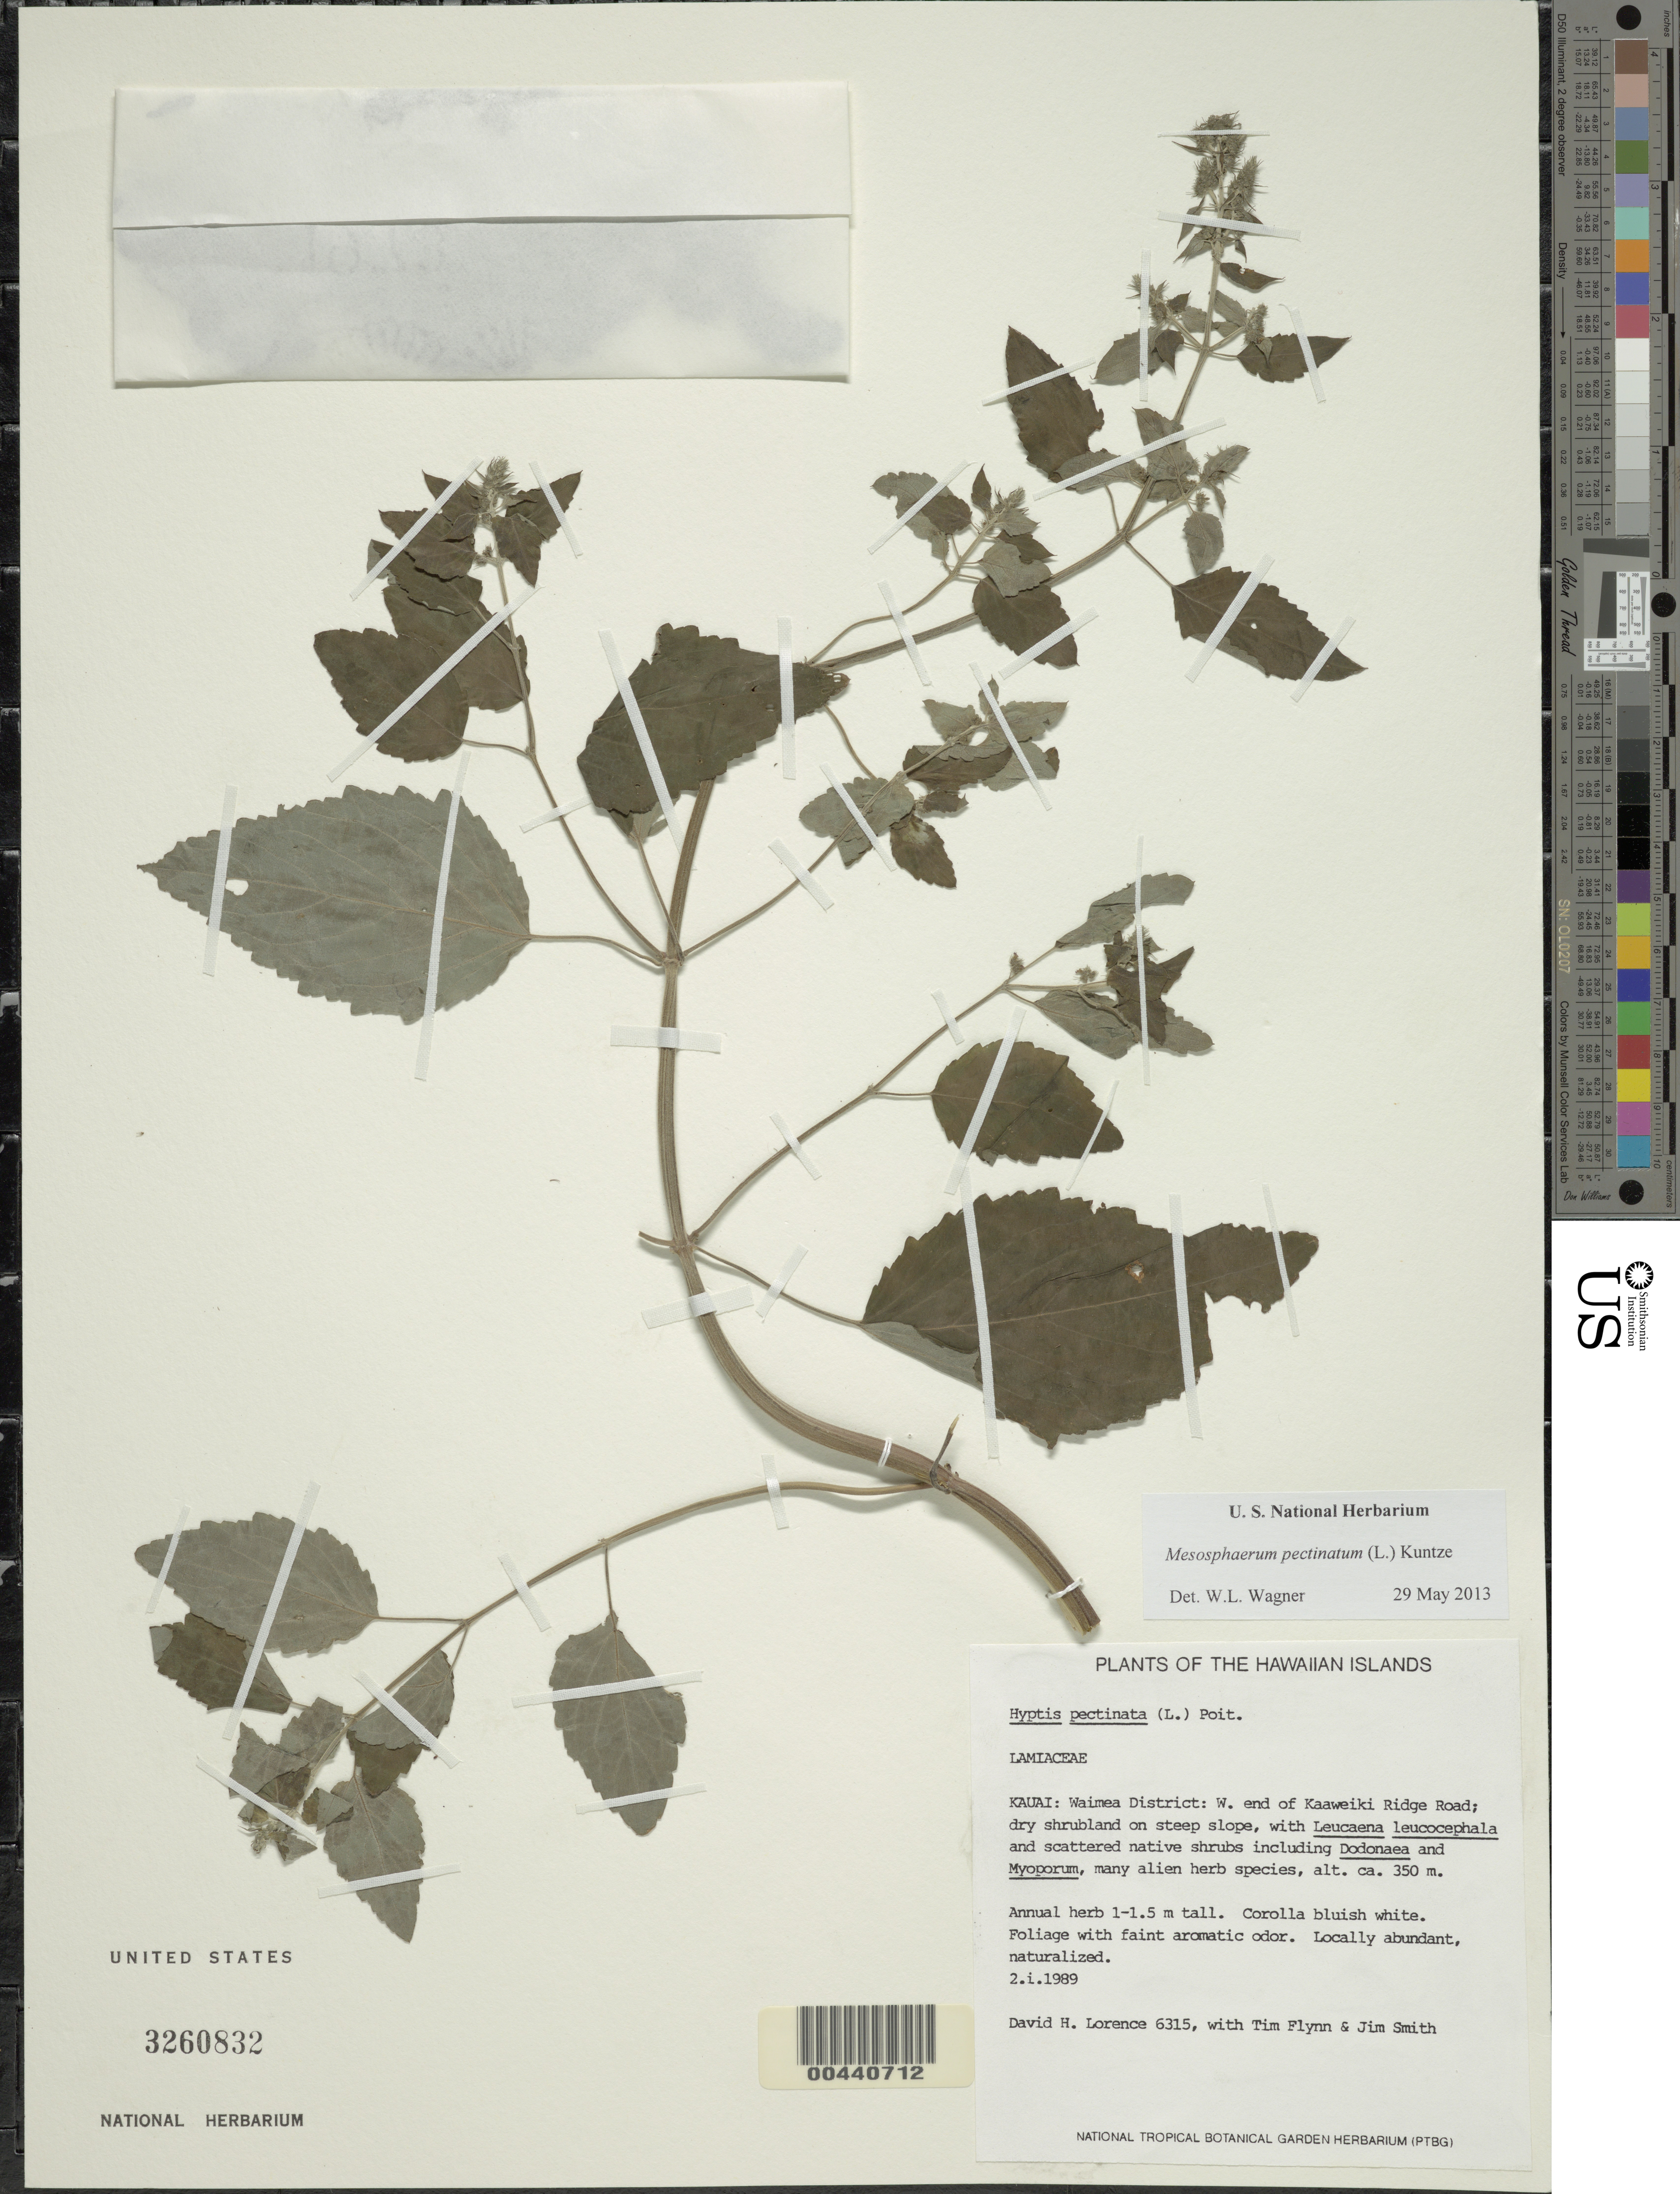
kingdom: Plantae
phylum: Tracheophyta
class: Magnoliopsida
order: Lamiales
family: Lamiaceae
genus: Mesosphaerum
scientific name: Mesosphaerum pectinatum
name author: (L.) Kuntze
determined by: Wagner, W. L., (BOT), Smithsonian Institution - National Museum of Natural History (UNITED STATES)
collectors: D. Lorence, T. W. Flynn & J. Smith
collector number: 6315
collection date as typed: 2 Jan 1989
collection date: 1989-01-02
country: United States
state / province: Hawaii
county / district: Kauai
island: Kaua'i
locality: Waimea District: W end of Kaaweiki Ridge Road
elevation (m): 350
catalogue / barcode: US 3260832